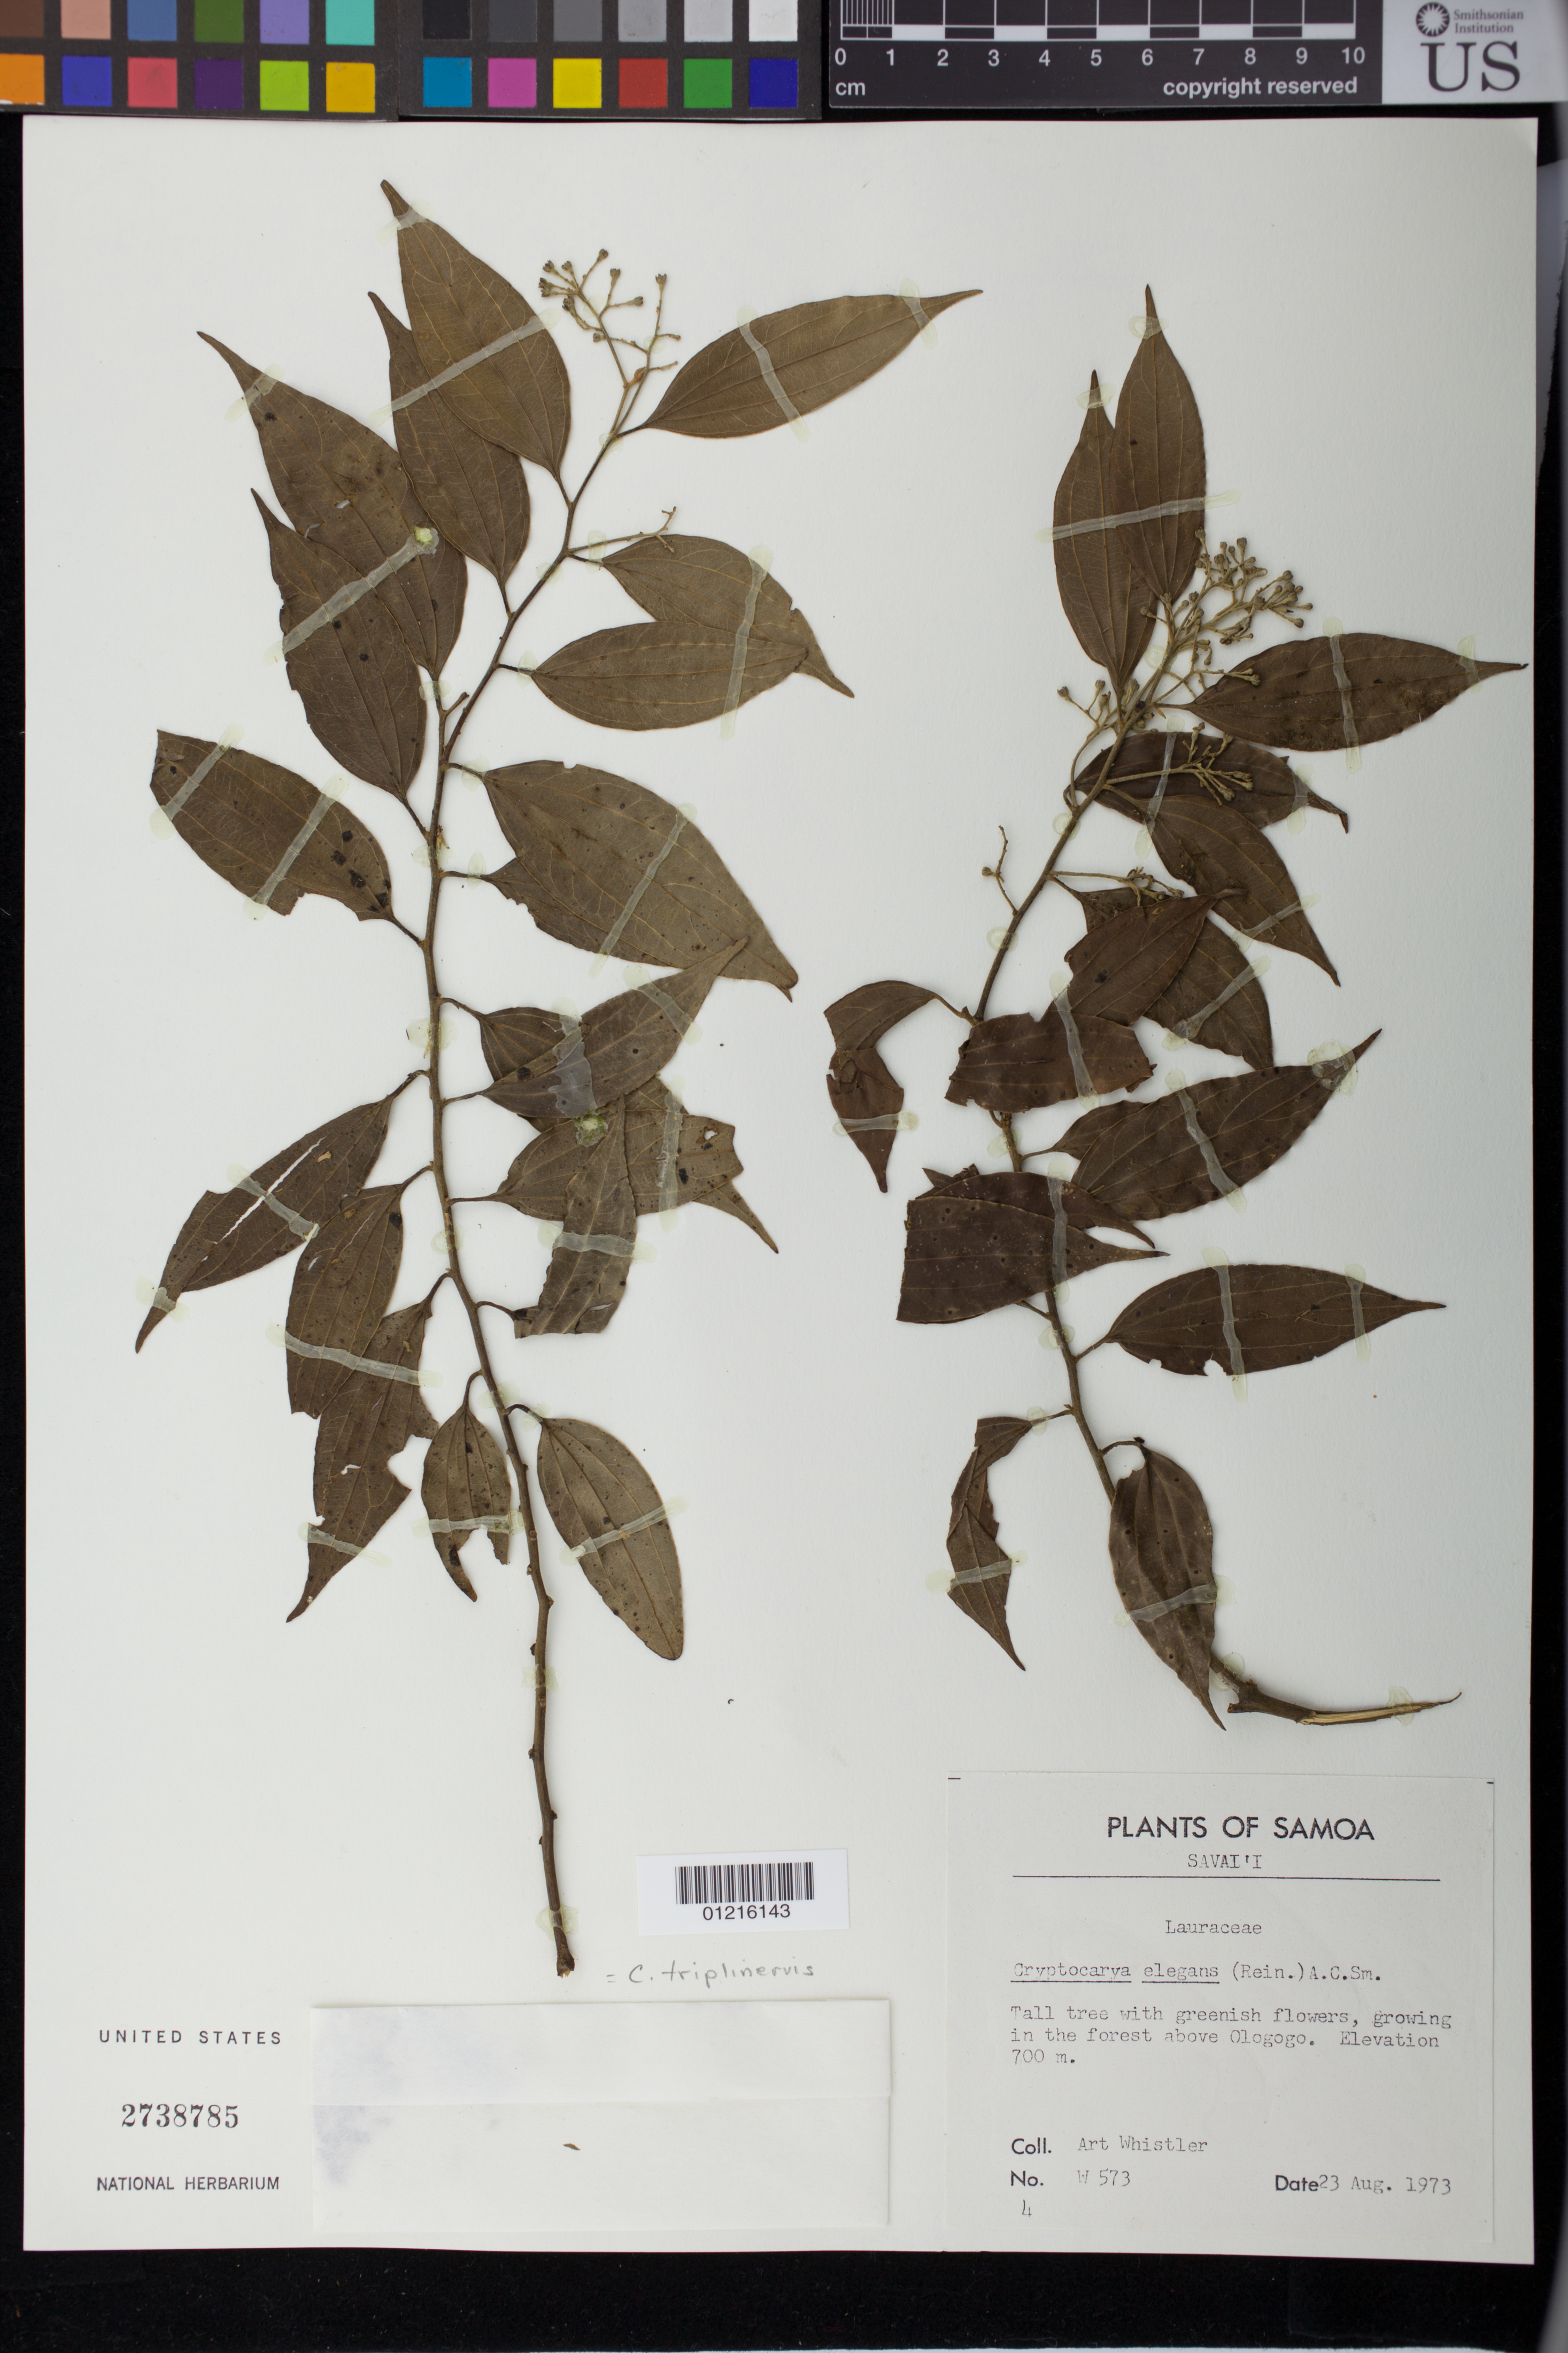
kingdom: Plantae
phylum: Tracheophyta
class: Magnoliopsida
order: Laurales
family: Lauraceae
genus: Cryptocarya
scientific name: Cryptocarya ilocana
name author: (Reinecke) A.C. Sm.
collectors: A. Whistler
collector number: W 573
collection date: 1973-08-23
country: Samoa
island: Savai'i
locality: Above Ologogo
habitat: forest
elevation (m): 700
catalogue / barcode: US 2738785